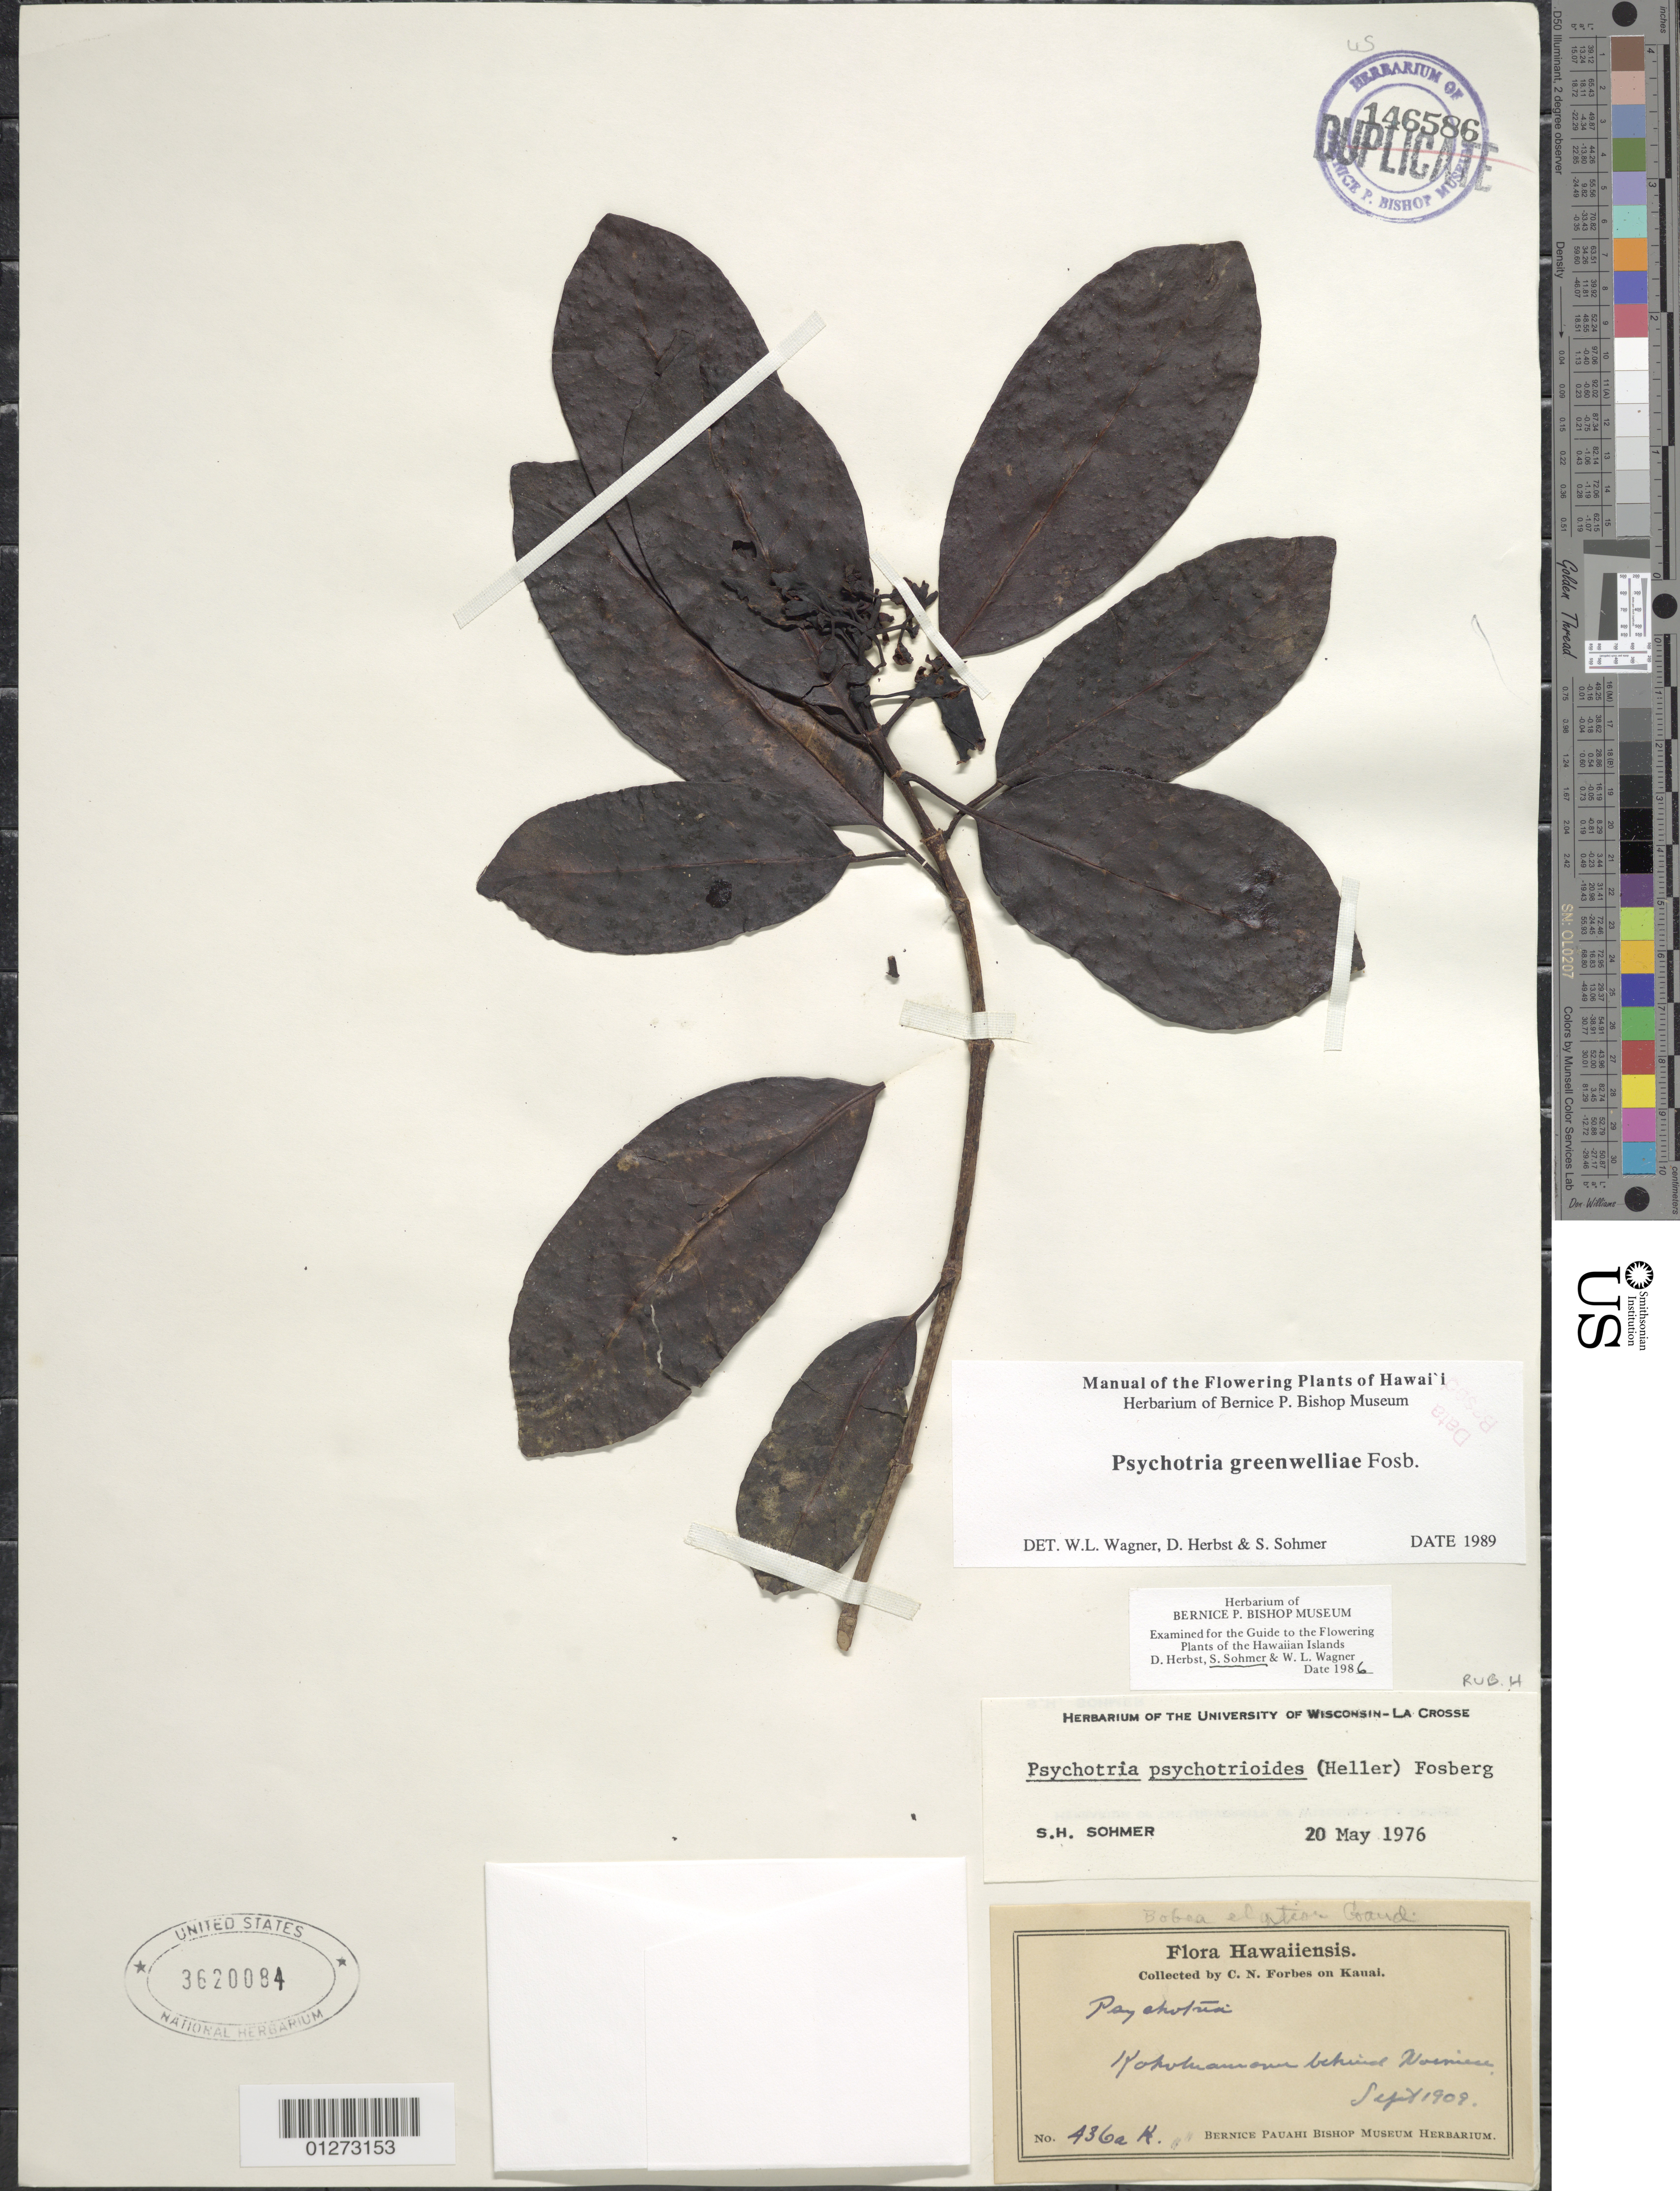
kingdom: Plantae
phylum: Tracheophyta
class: Magnoliopsida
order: Gentianales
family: Rubiaceae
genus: Psychotria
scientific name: Psychotria greenwelliae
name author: Fosberg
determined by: Wagner, W. L.; Herbst, D. R.; Sohmer, S. H.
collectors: C. N. Forbes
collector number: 436a.K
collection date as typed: Sep 1909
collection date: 1909-09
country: United States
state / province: Hawaii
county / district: Kauai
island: Kaua'i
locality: Kaholuamanu, behind Waimea.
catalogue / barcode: US 3620084